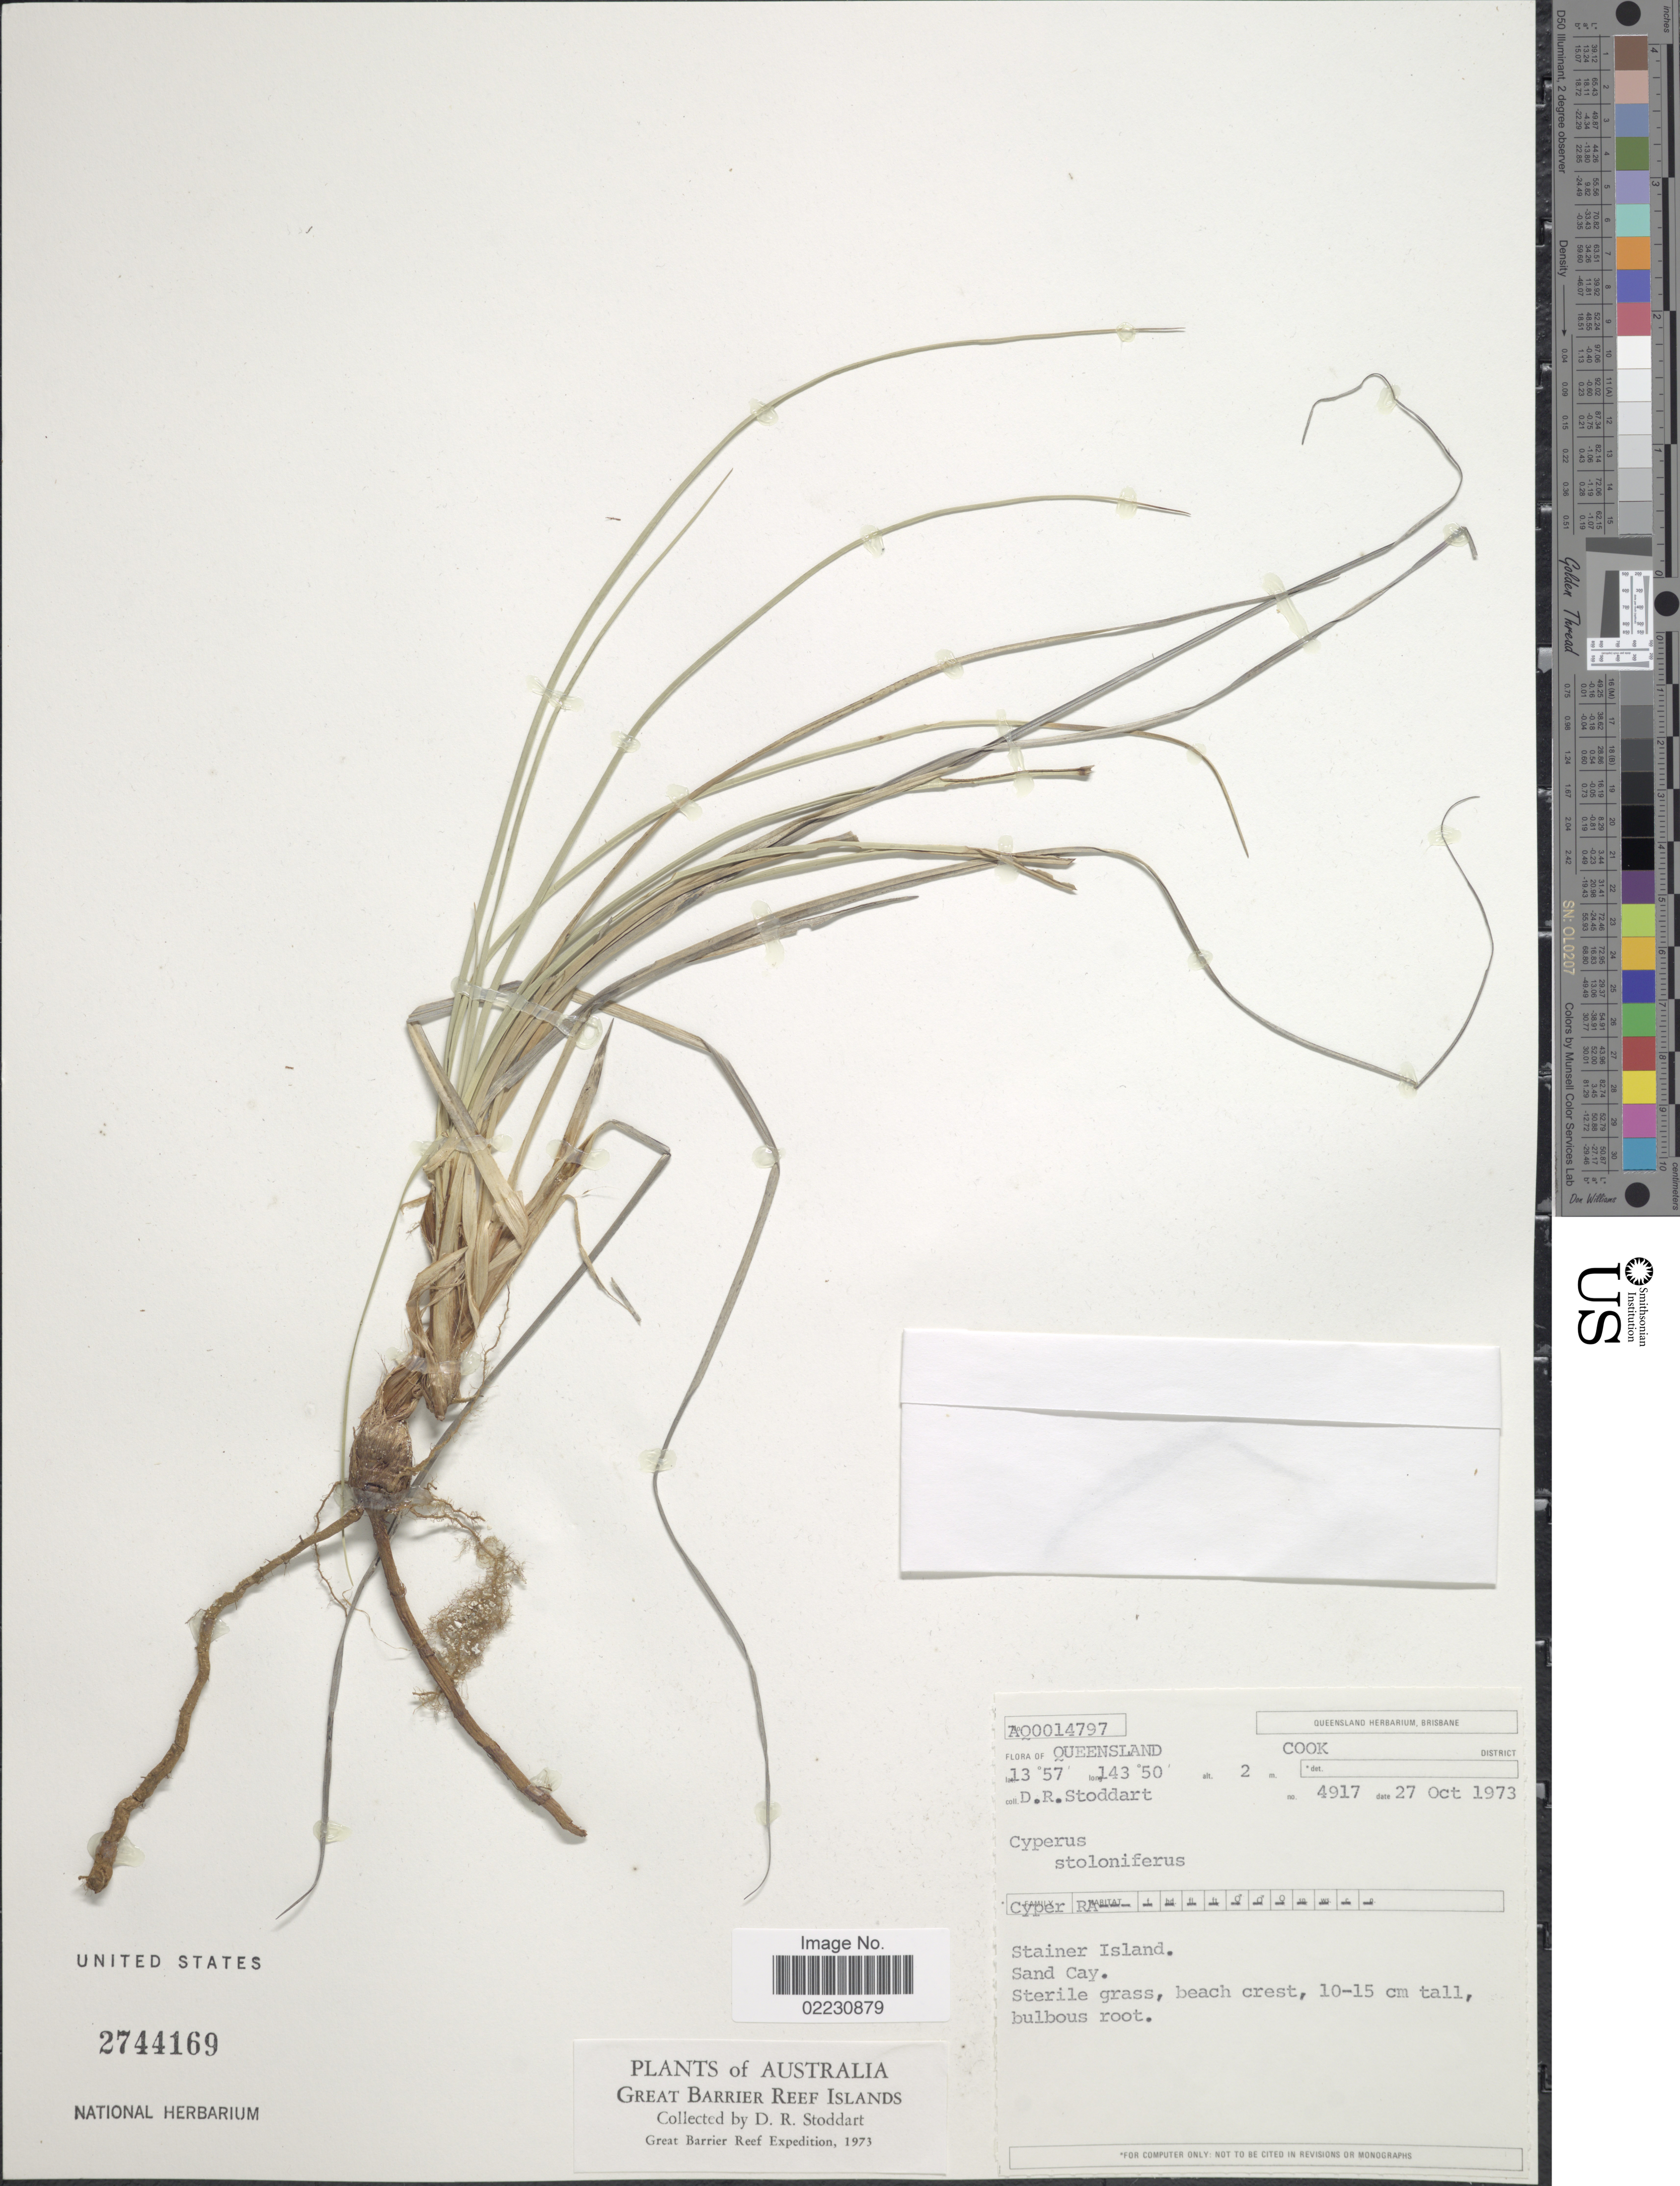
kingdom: Plantae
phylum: Tracheophyta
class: Liliopsida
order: Poales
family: Cyperaceae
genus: Cyperus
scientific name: Cyperus stoloniferus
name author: Retz.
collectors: D. R. Stoddart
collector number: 4917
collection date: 1973-10-27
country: Australia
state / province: Queensland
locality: Cook District, Stainer Island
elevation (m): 2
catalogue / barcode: US 2744169